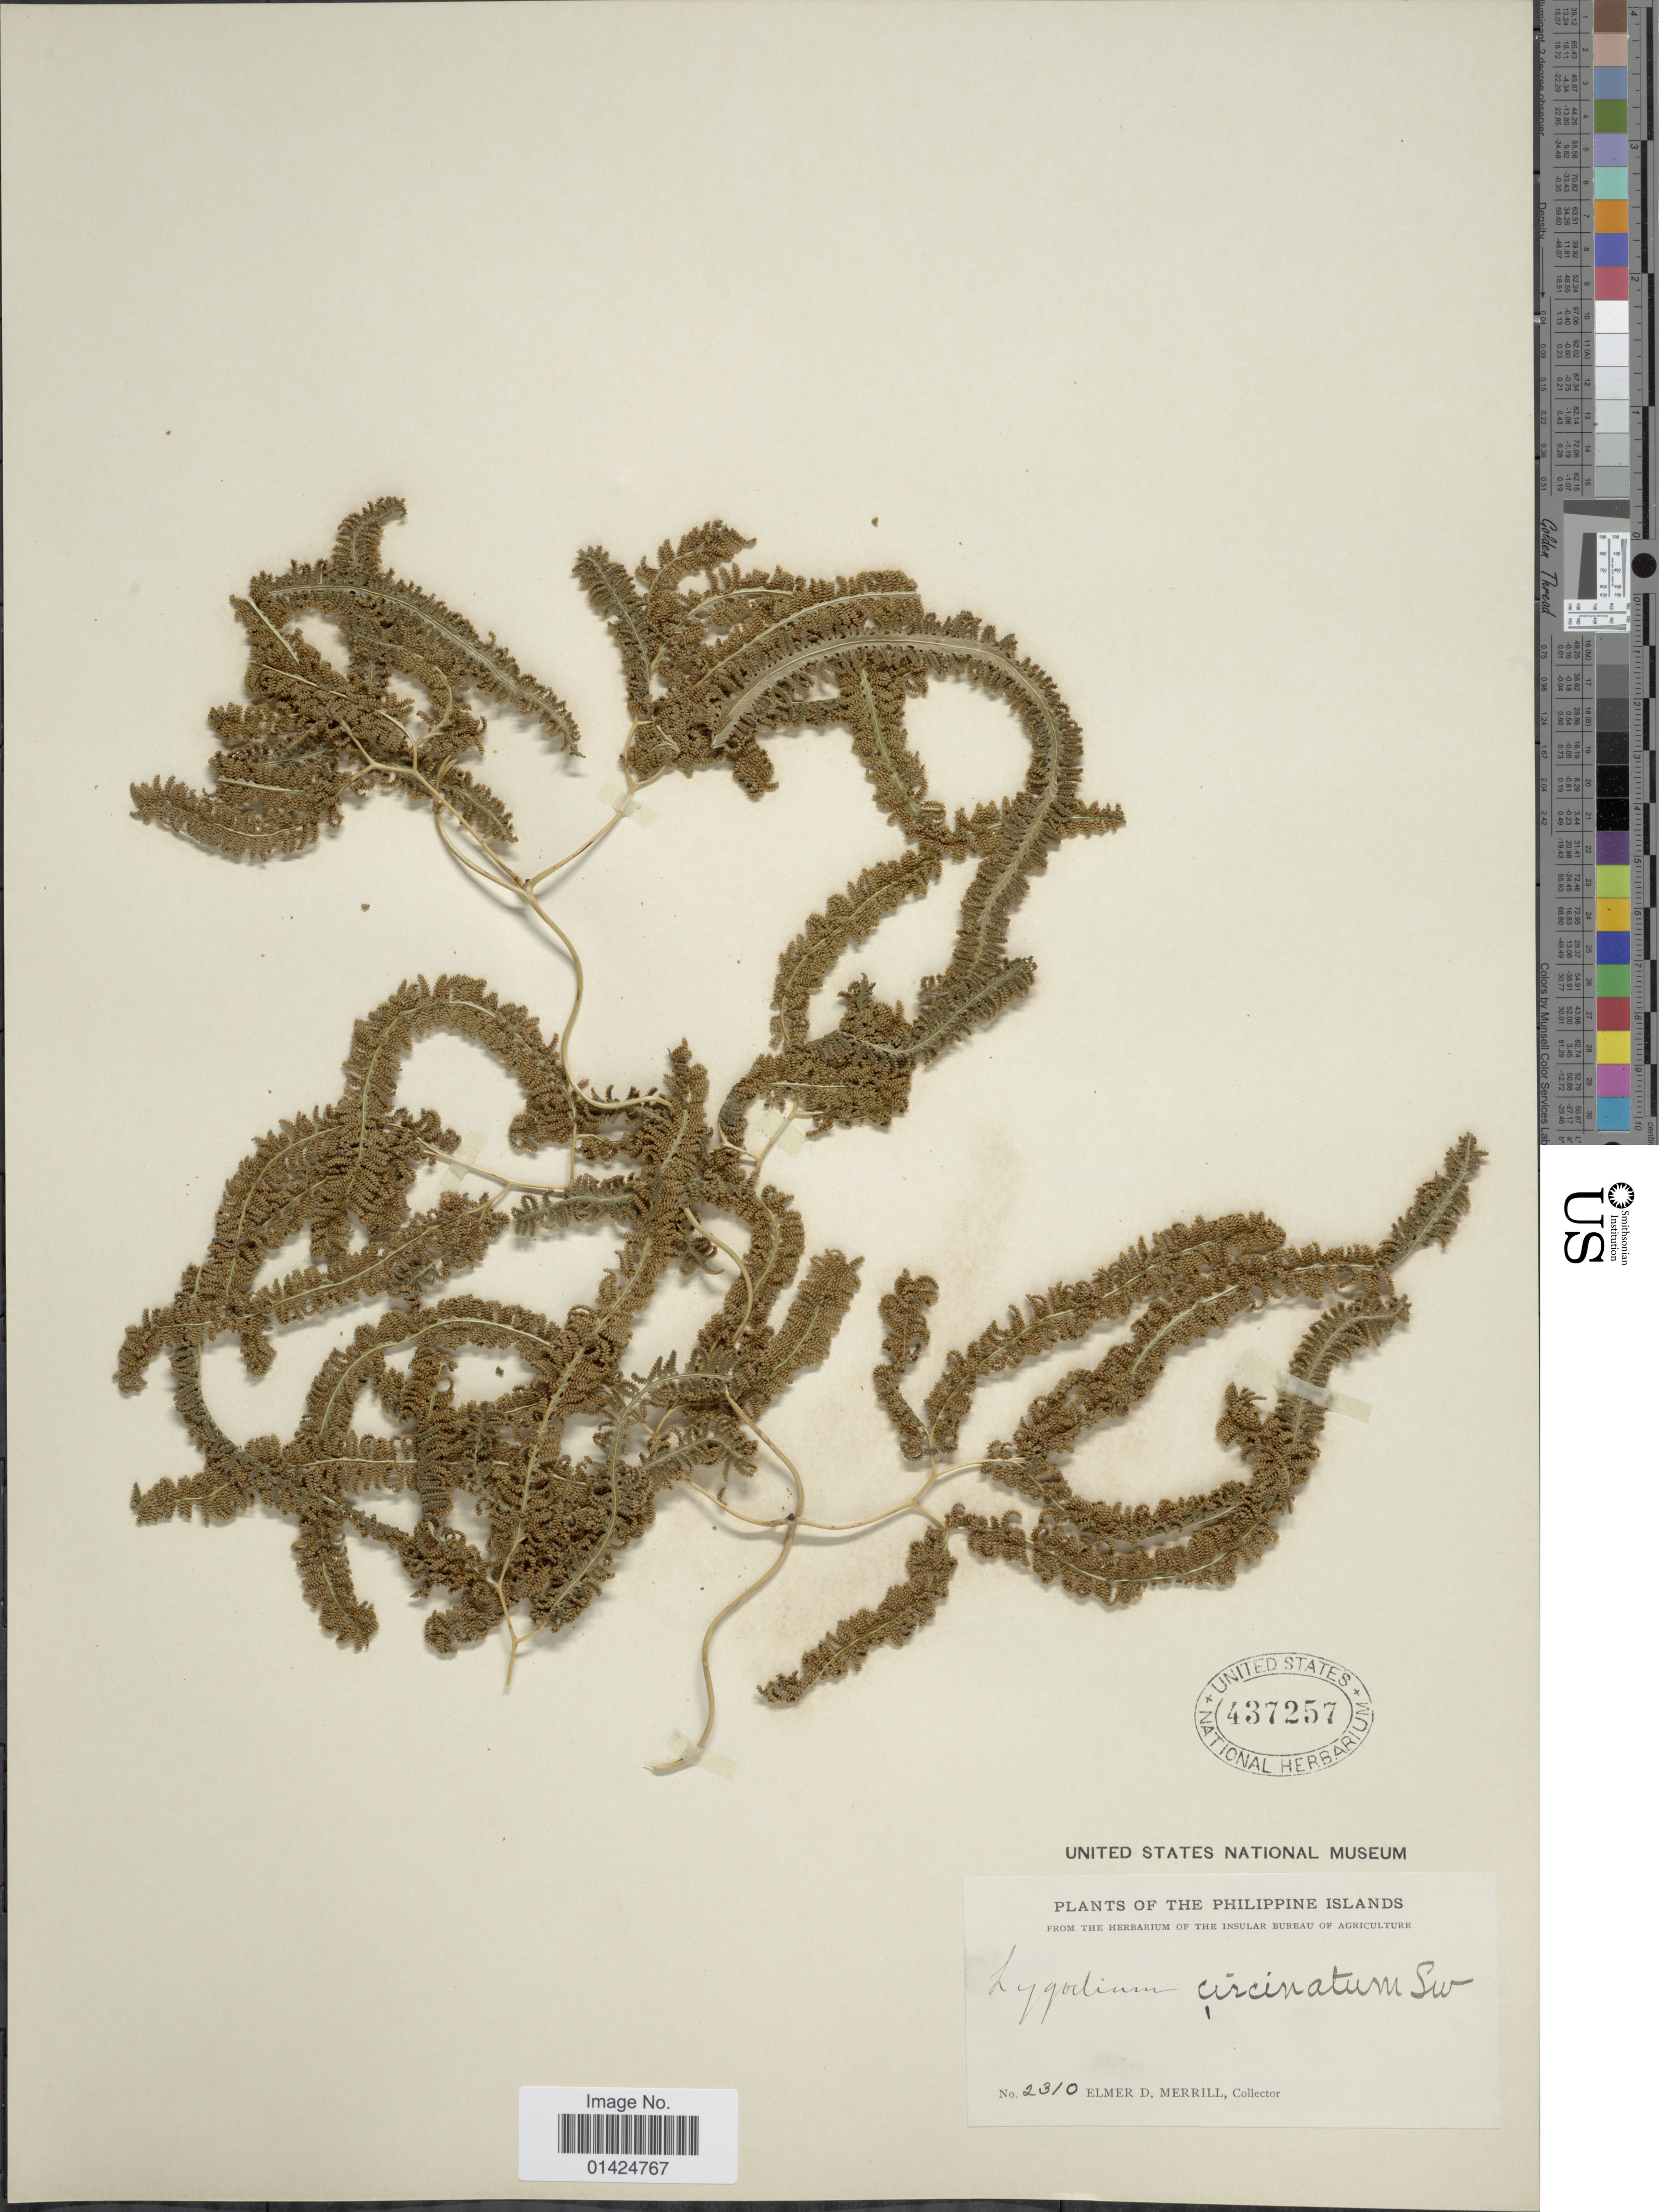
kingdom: Plantae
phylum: Tracheophyta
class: Polypodiopsida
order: Schizaeales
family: Lygodiaceae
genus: Lygodium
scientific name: Lygodium circinnatum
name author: (Burm. f.) Sw.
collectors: E. D. Merrill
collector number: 2310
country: Philippines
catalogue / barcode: US 437257